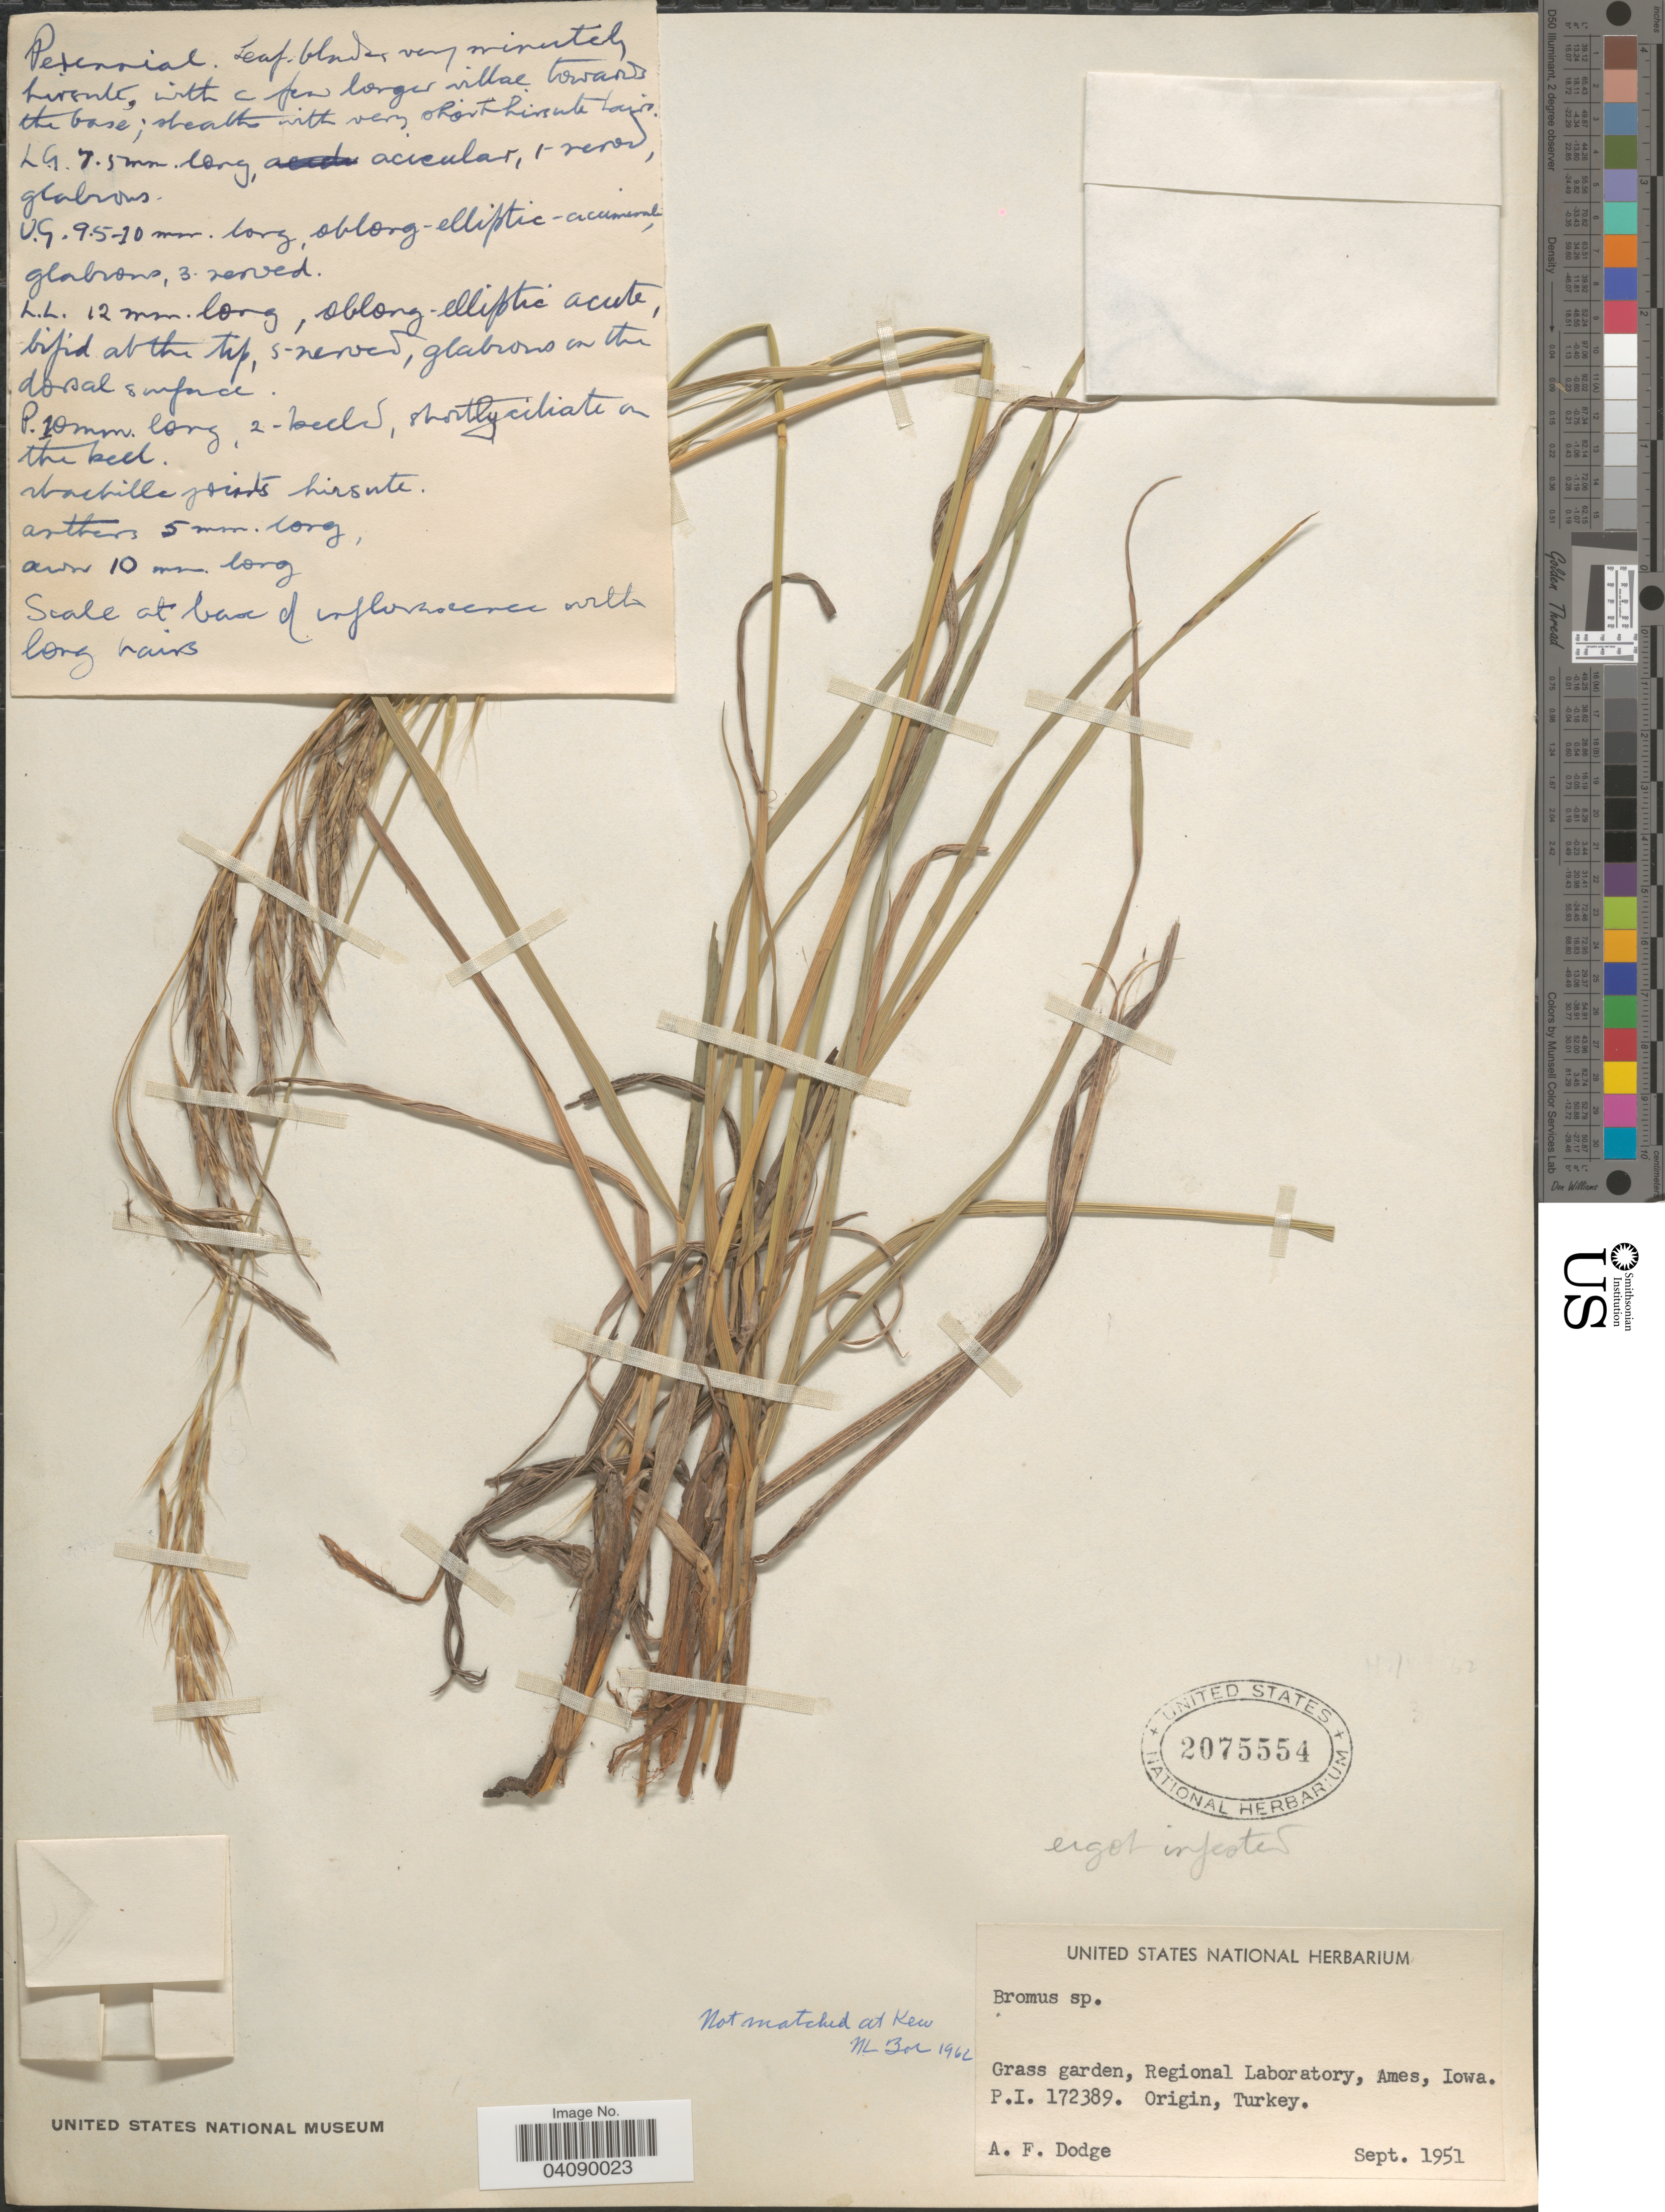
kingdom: Plantae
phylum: Tracheophyta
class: Liliopsida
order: Poales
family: Poaceae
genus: Bromus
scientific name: Bromus sp.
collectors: A. Dodge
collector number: P.I. 172389?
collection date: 1951-09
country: United States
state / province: Iowa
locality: Grass garden, Regional Laboratory, Ames.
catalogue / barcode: US 2075554